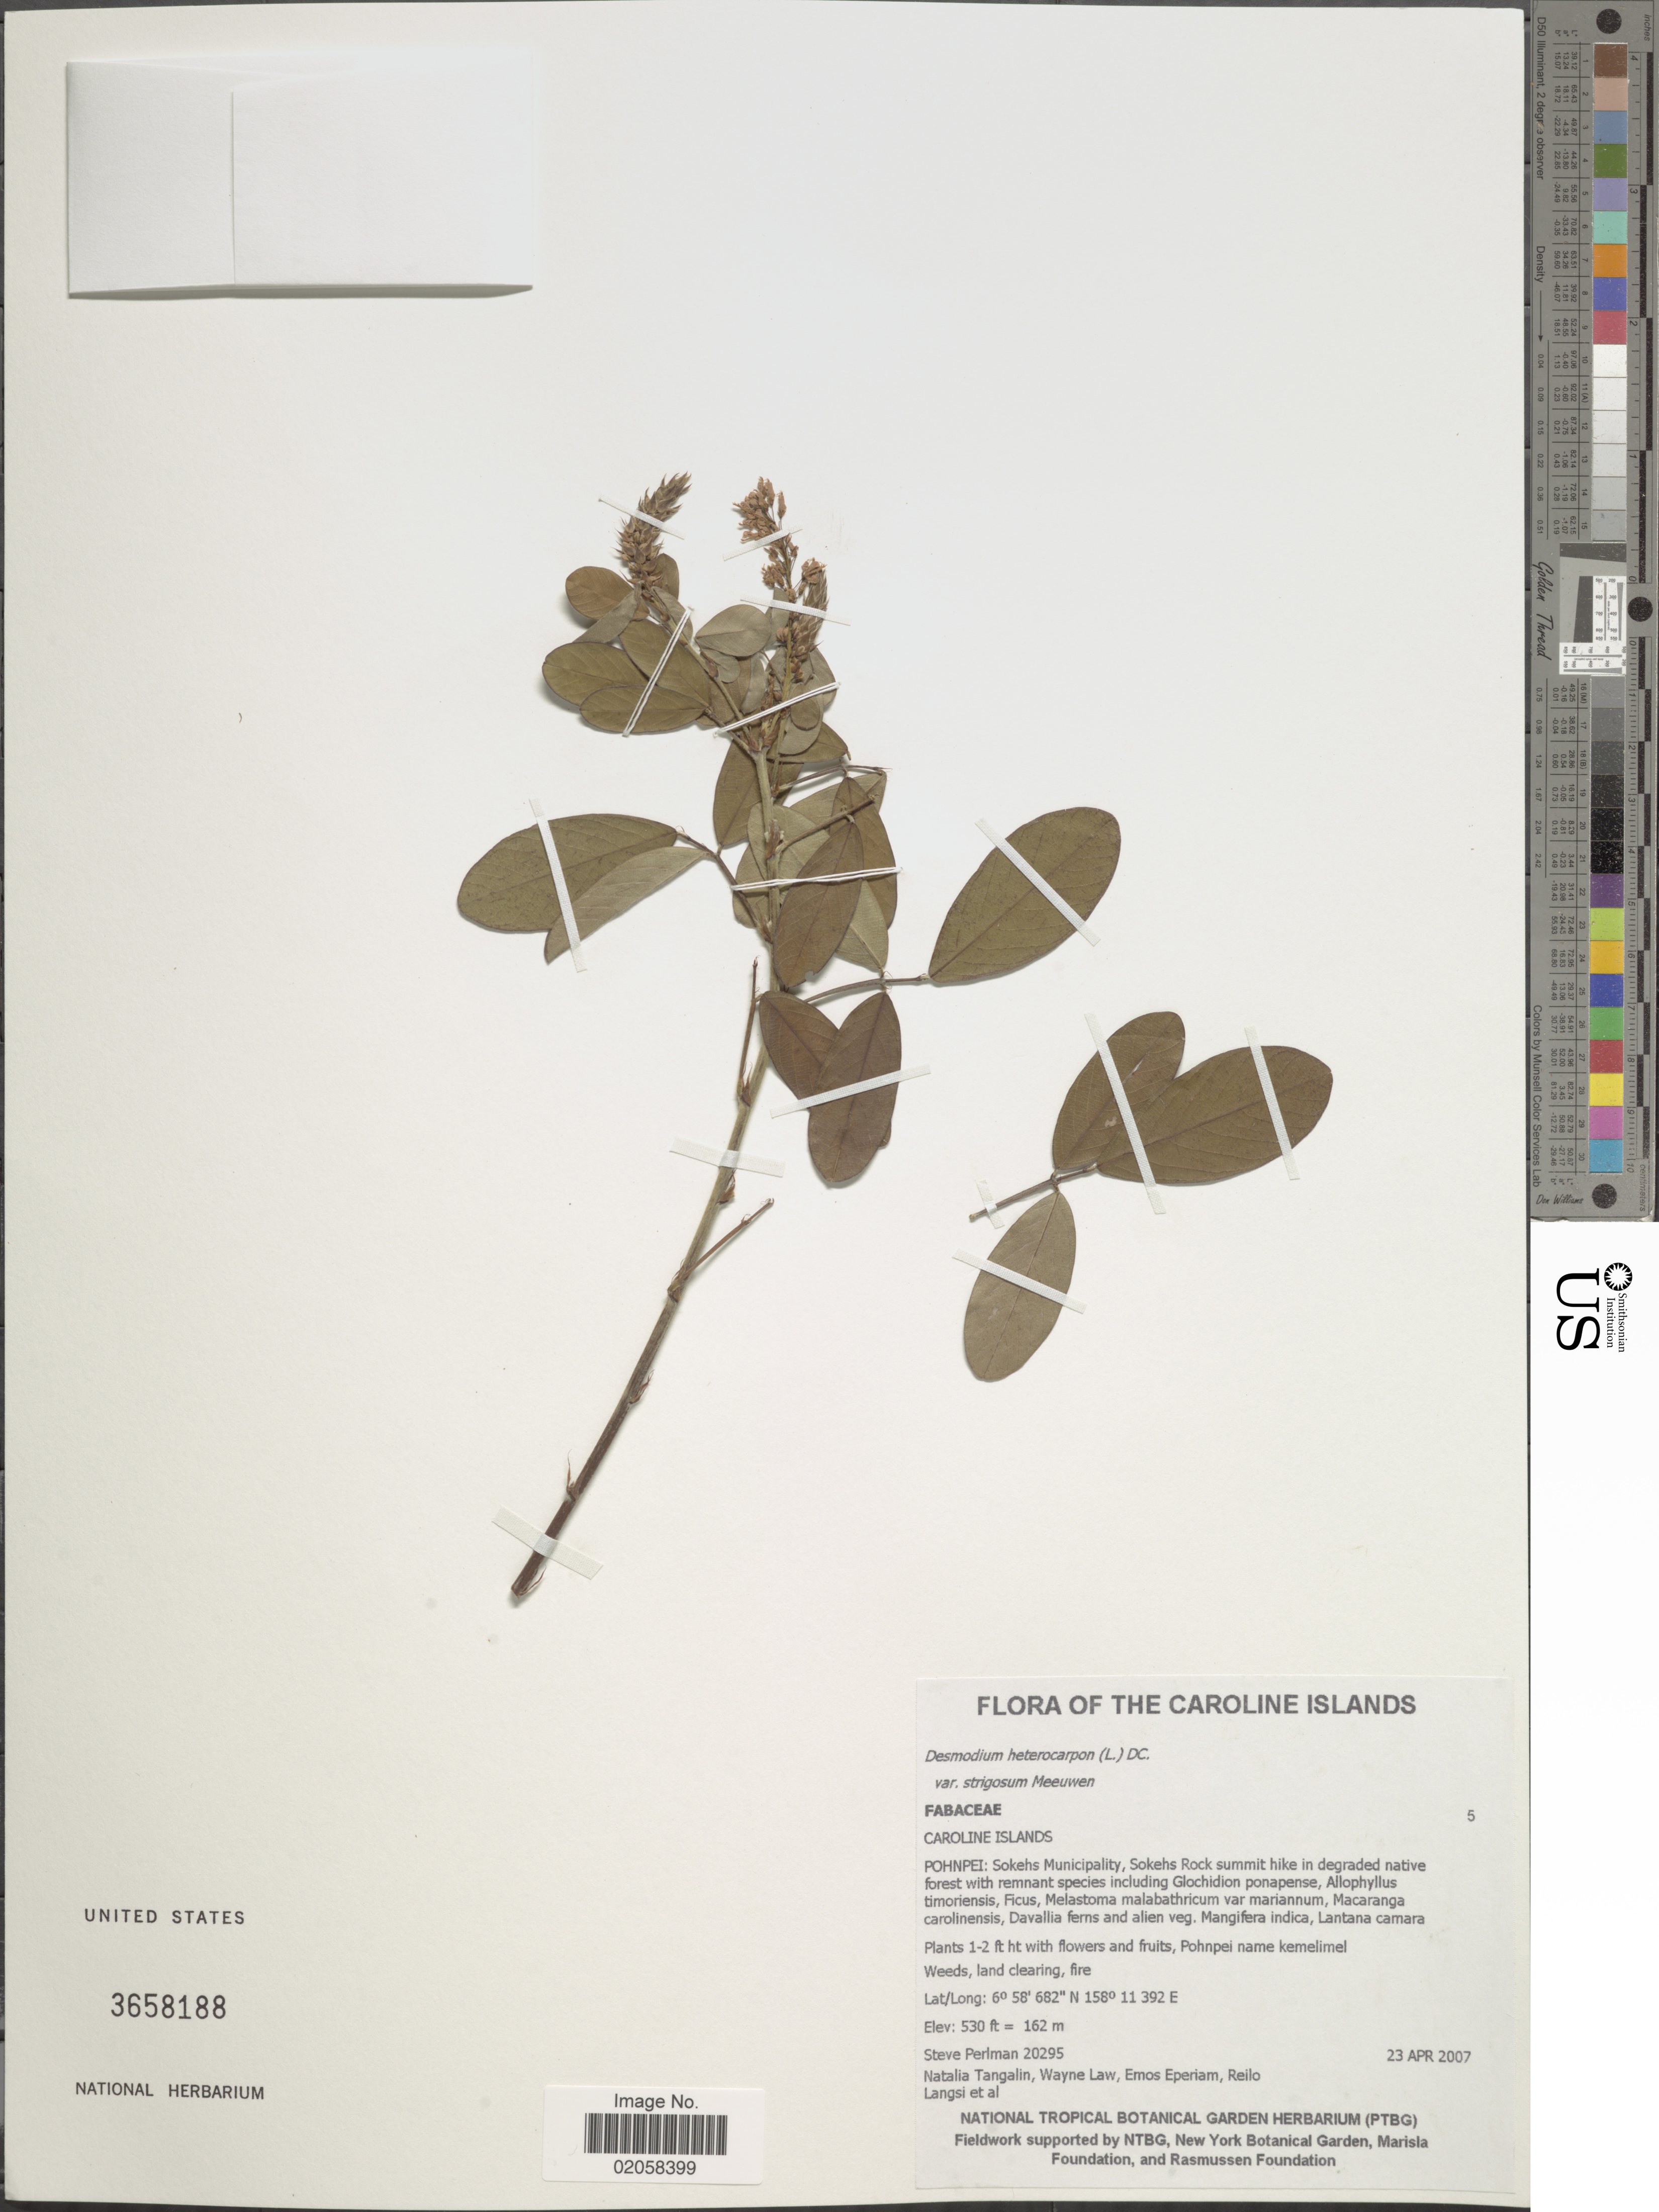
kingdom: Plantae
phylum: Tracheophyta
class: Magnoliopsida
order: Fabales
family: Fabaceae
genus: Grona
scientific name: Grona heterocarpos var. strigosa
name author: (Meeuwen) H. Ohashi & K. Ohashi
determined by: Strong, Mark T., (BOT), Smithsonian Institution - National Museum of Natural History (UNITED STATES)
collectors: S. Perlman, N. Tangalin, W. Law, E. Eperiam & L. Reilo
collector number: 5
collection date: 2007-04-23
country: Micronesia, Federated States of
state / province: Pohnpei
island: Pohnpei [Ponape]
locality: Caroline Islands, Sokehs Municipality, Sokehs rock summit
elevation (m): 162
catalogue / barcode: US 3658188